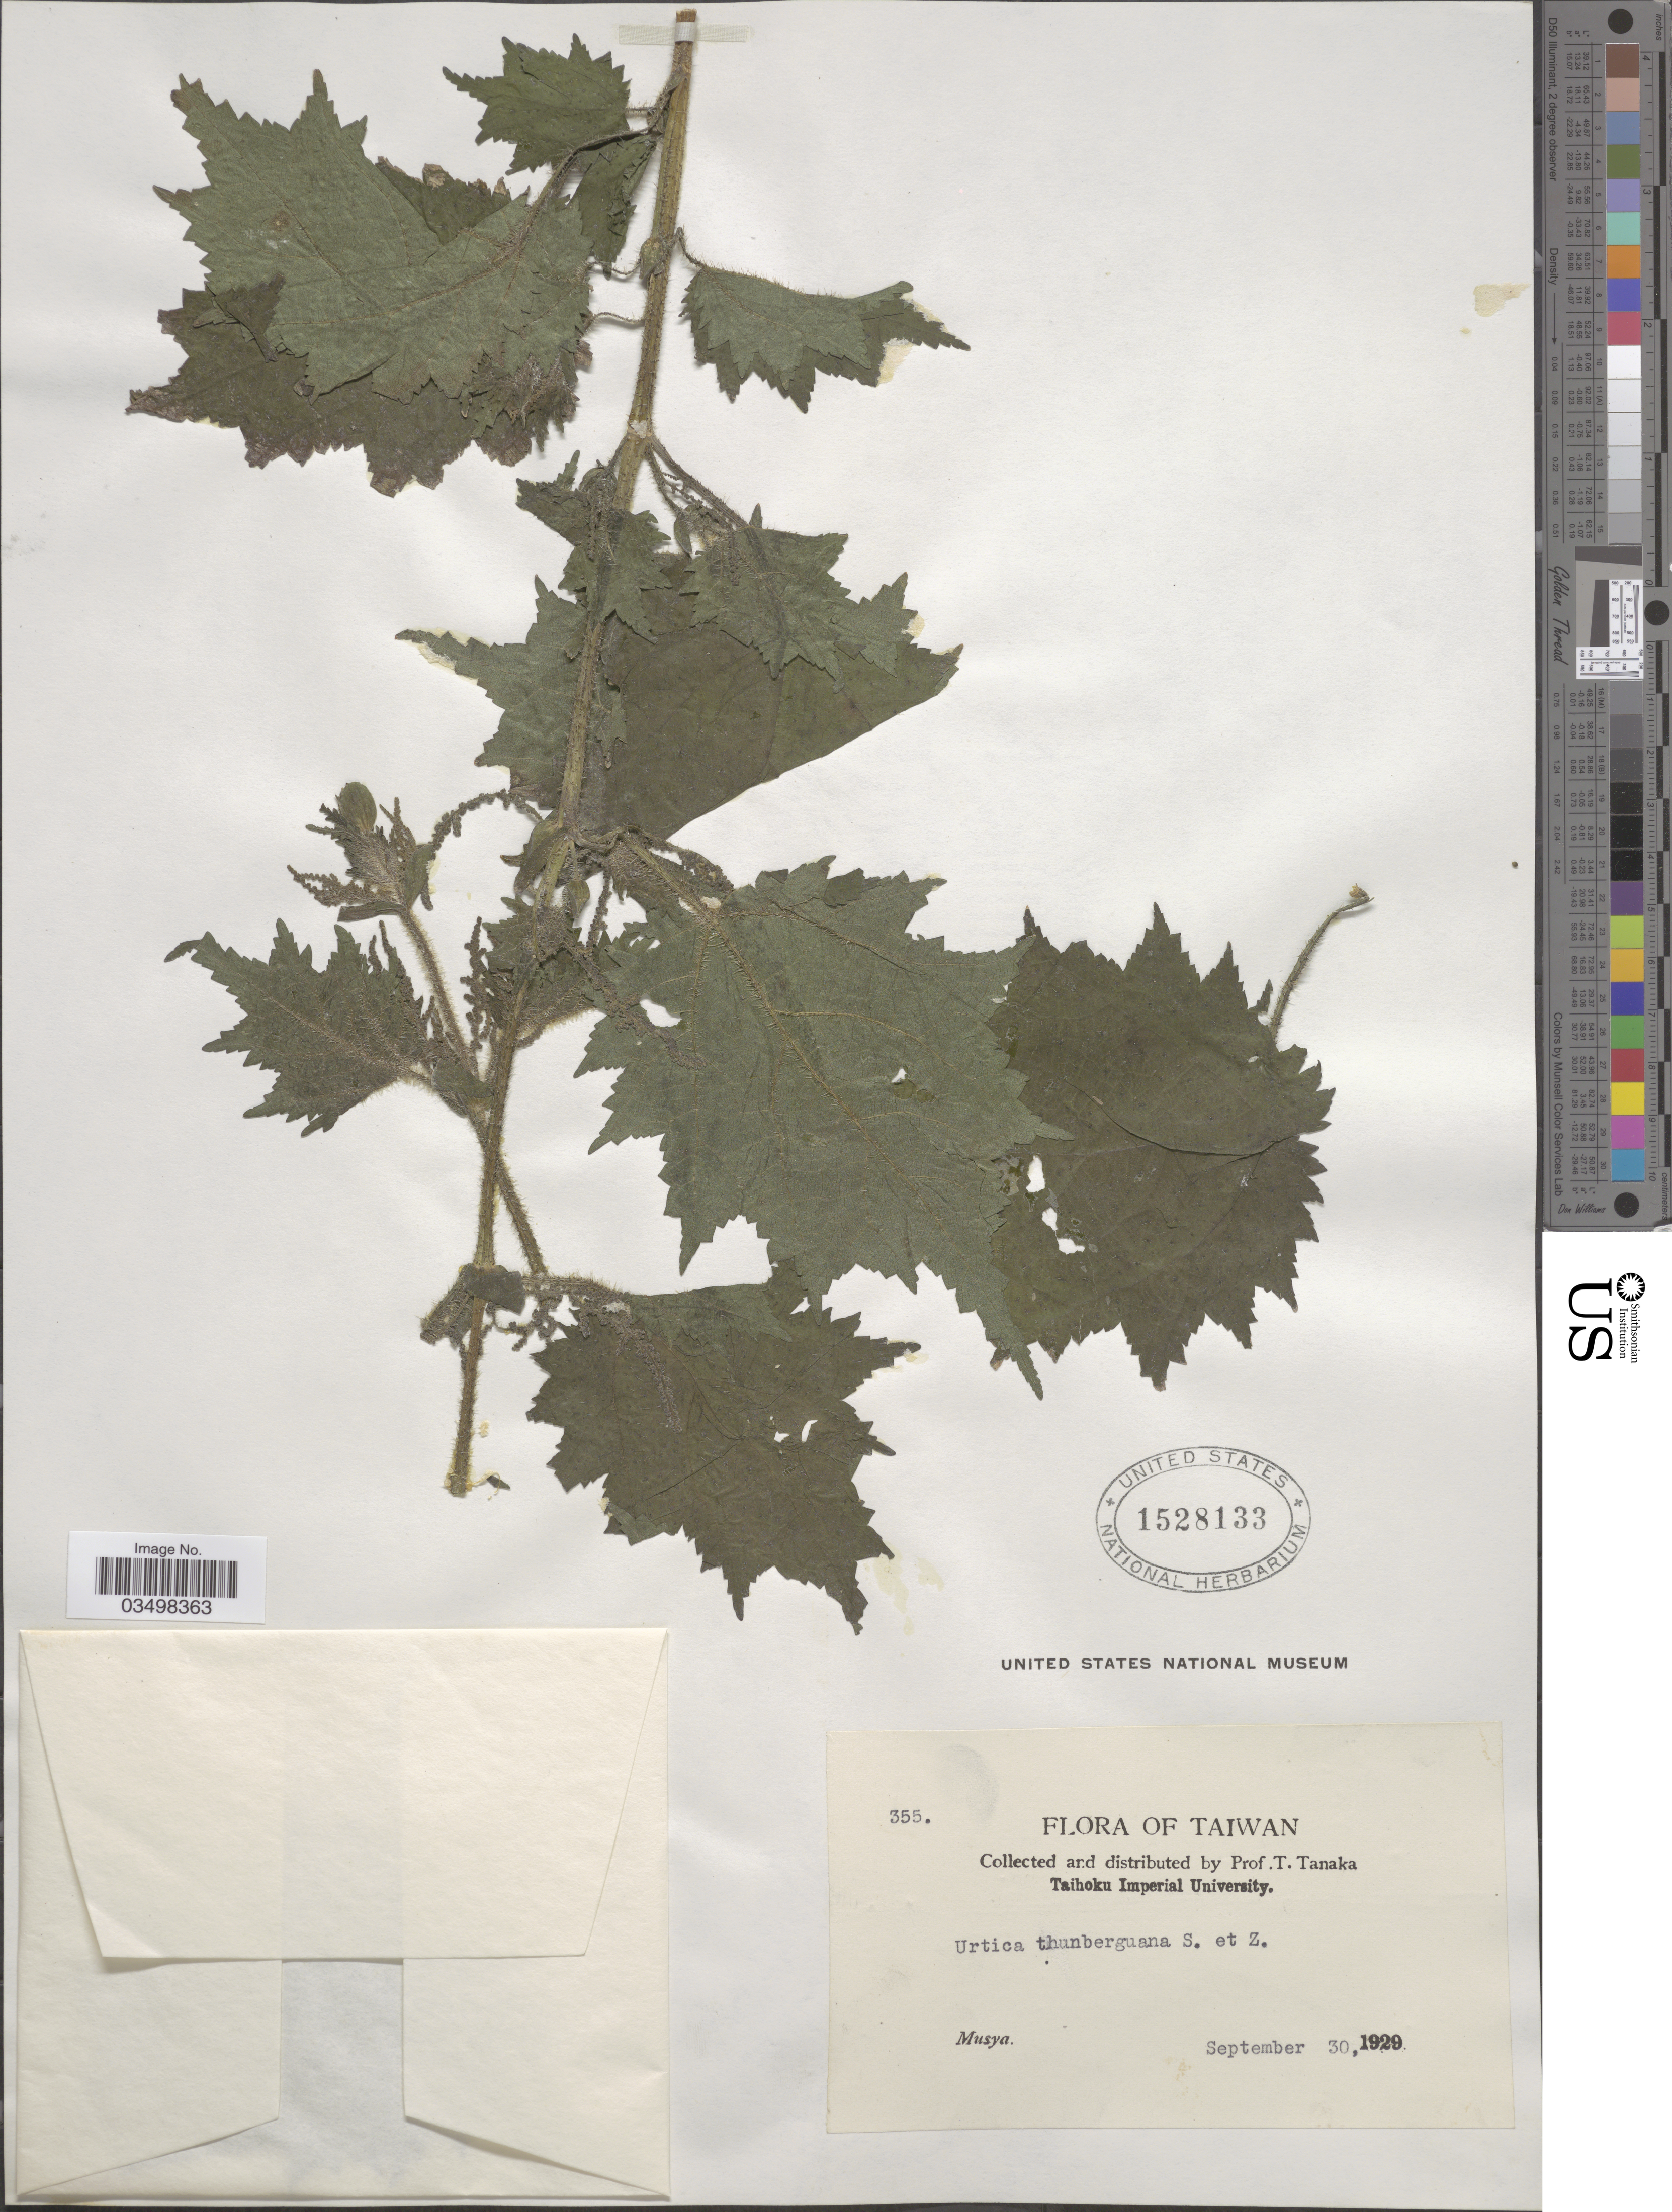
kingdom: Plantae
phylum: Tracheophyta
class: Magnoliopsida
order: Rosales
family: Urticaceae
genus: Urtica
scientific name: Urtica thunbergiana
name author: Siebold & Zucc.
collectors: T. Tanaka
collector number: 355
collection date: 1929-09-30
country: Taiwan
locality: Musya.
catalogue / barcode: US 1528133